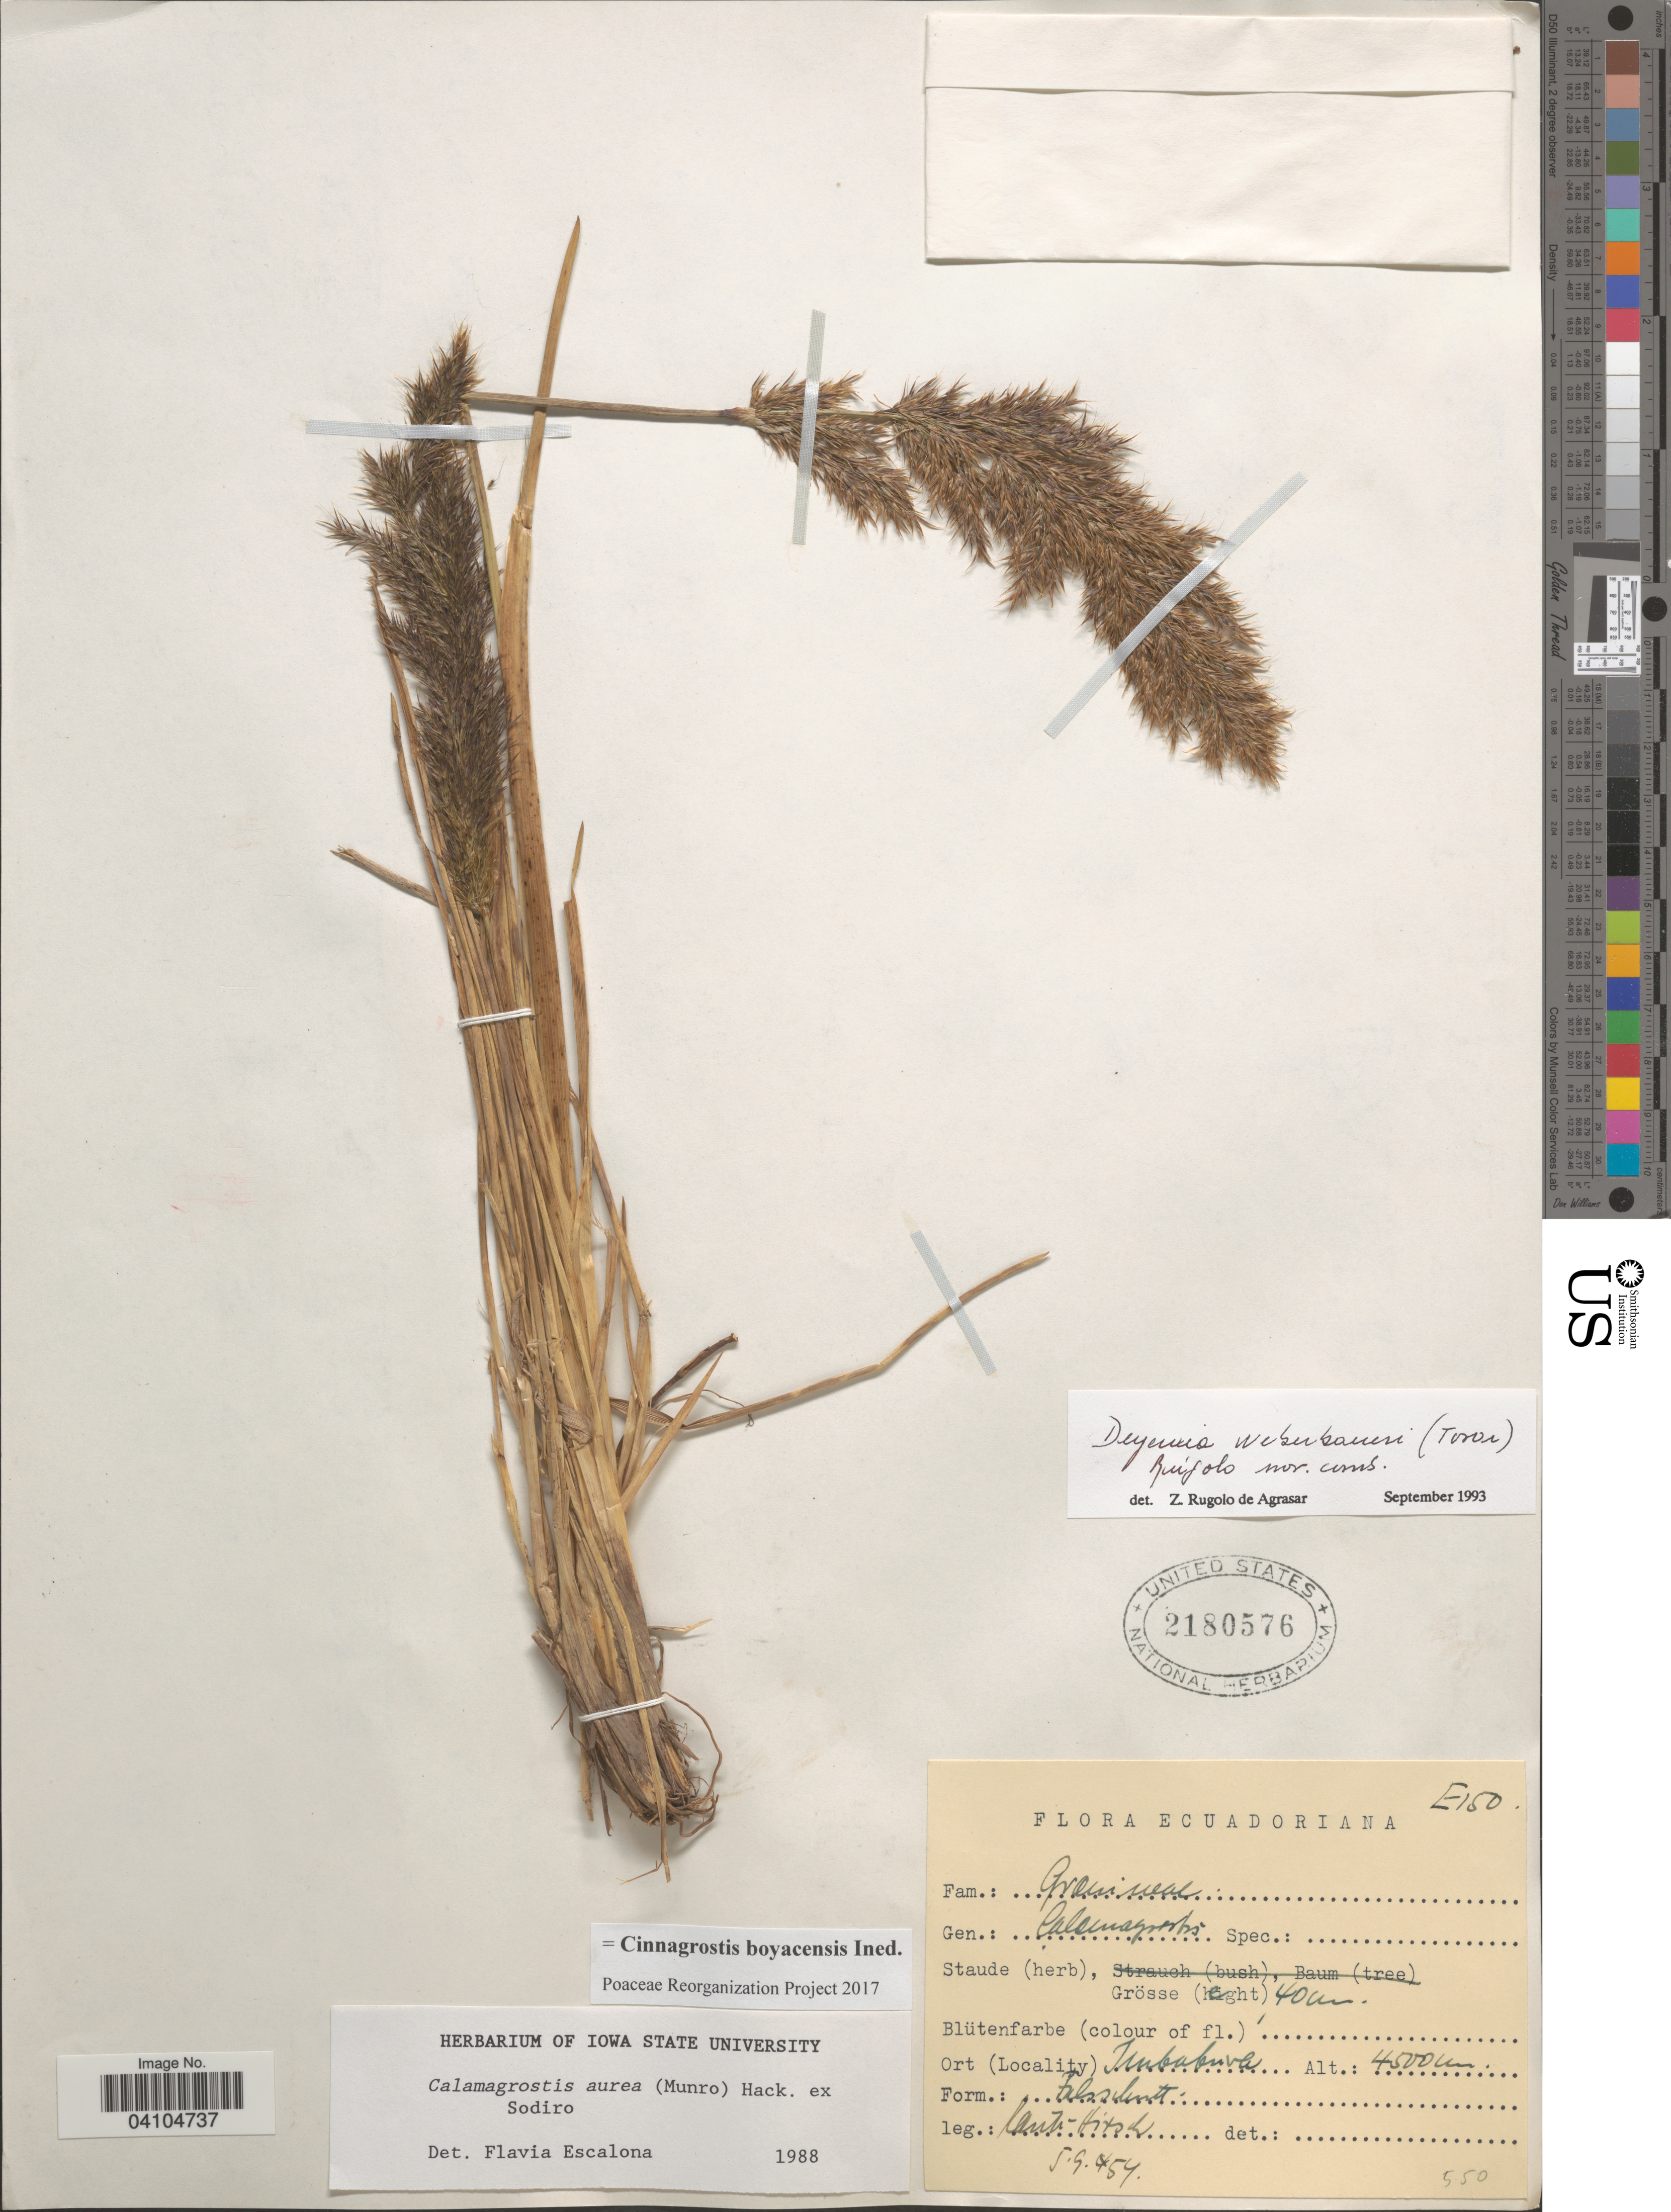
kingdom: Plantae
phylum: Tracheophyta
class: Liliopsida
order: Poales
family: Poaceae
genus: Deschampsia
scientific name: Deschampsia boyacensis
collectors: Raupt-Hirsch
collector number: E150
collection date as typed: Transcribed d/m/y: 5/9/54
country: Ecuador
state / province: Imbabura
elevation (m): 4500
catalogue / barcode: US 2180576